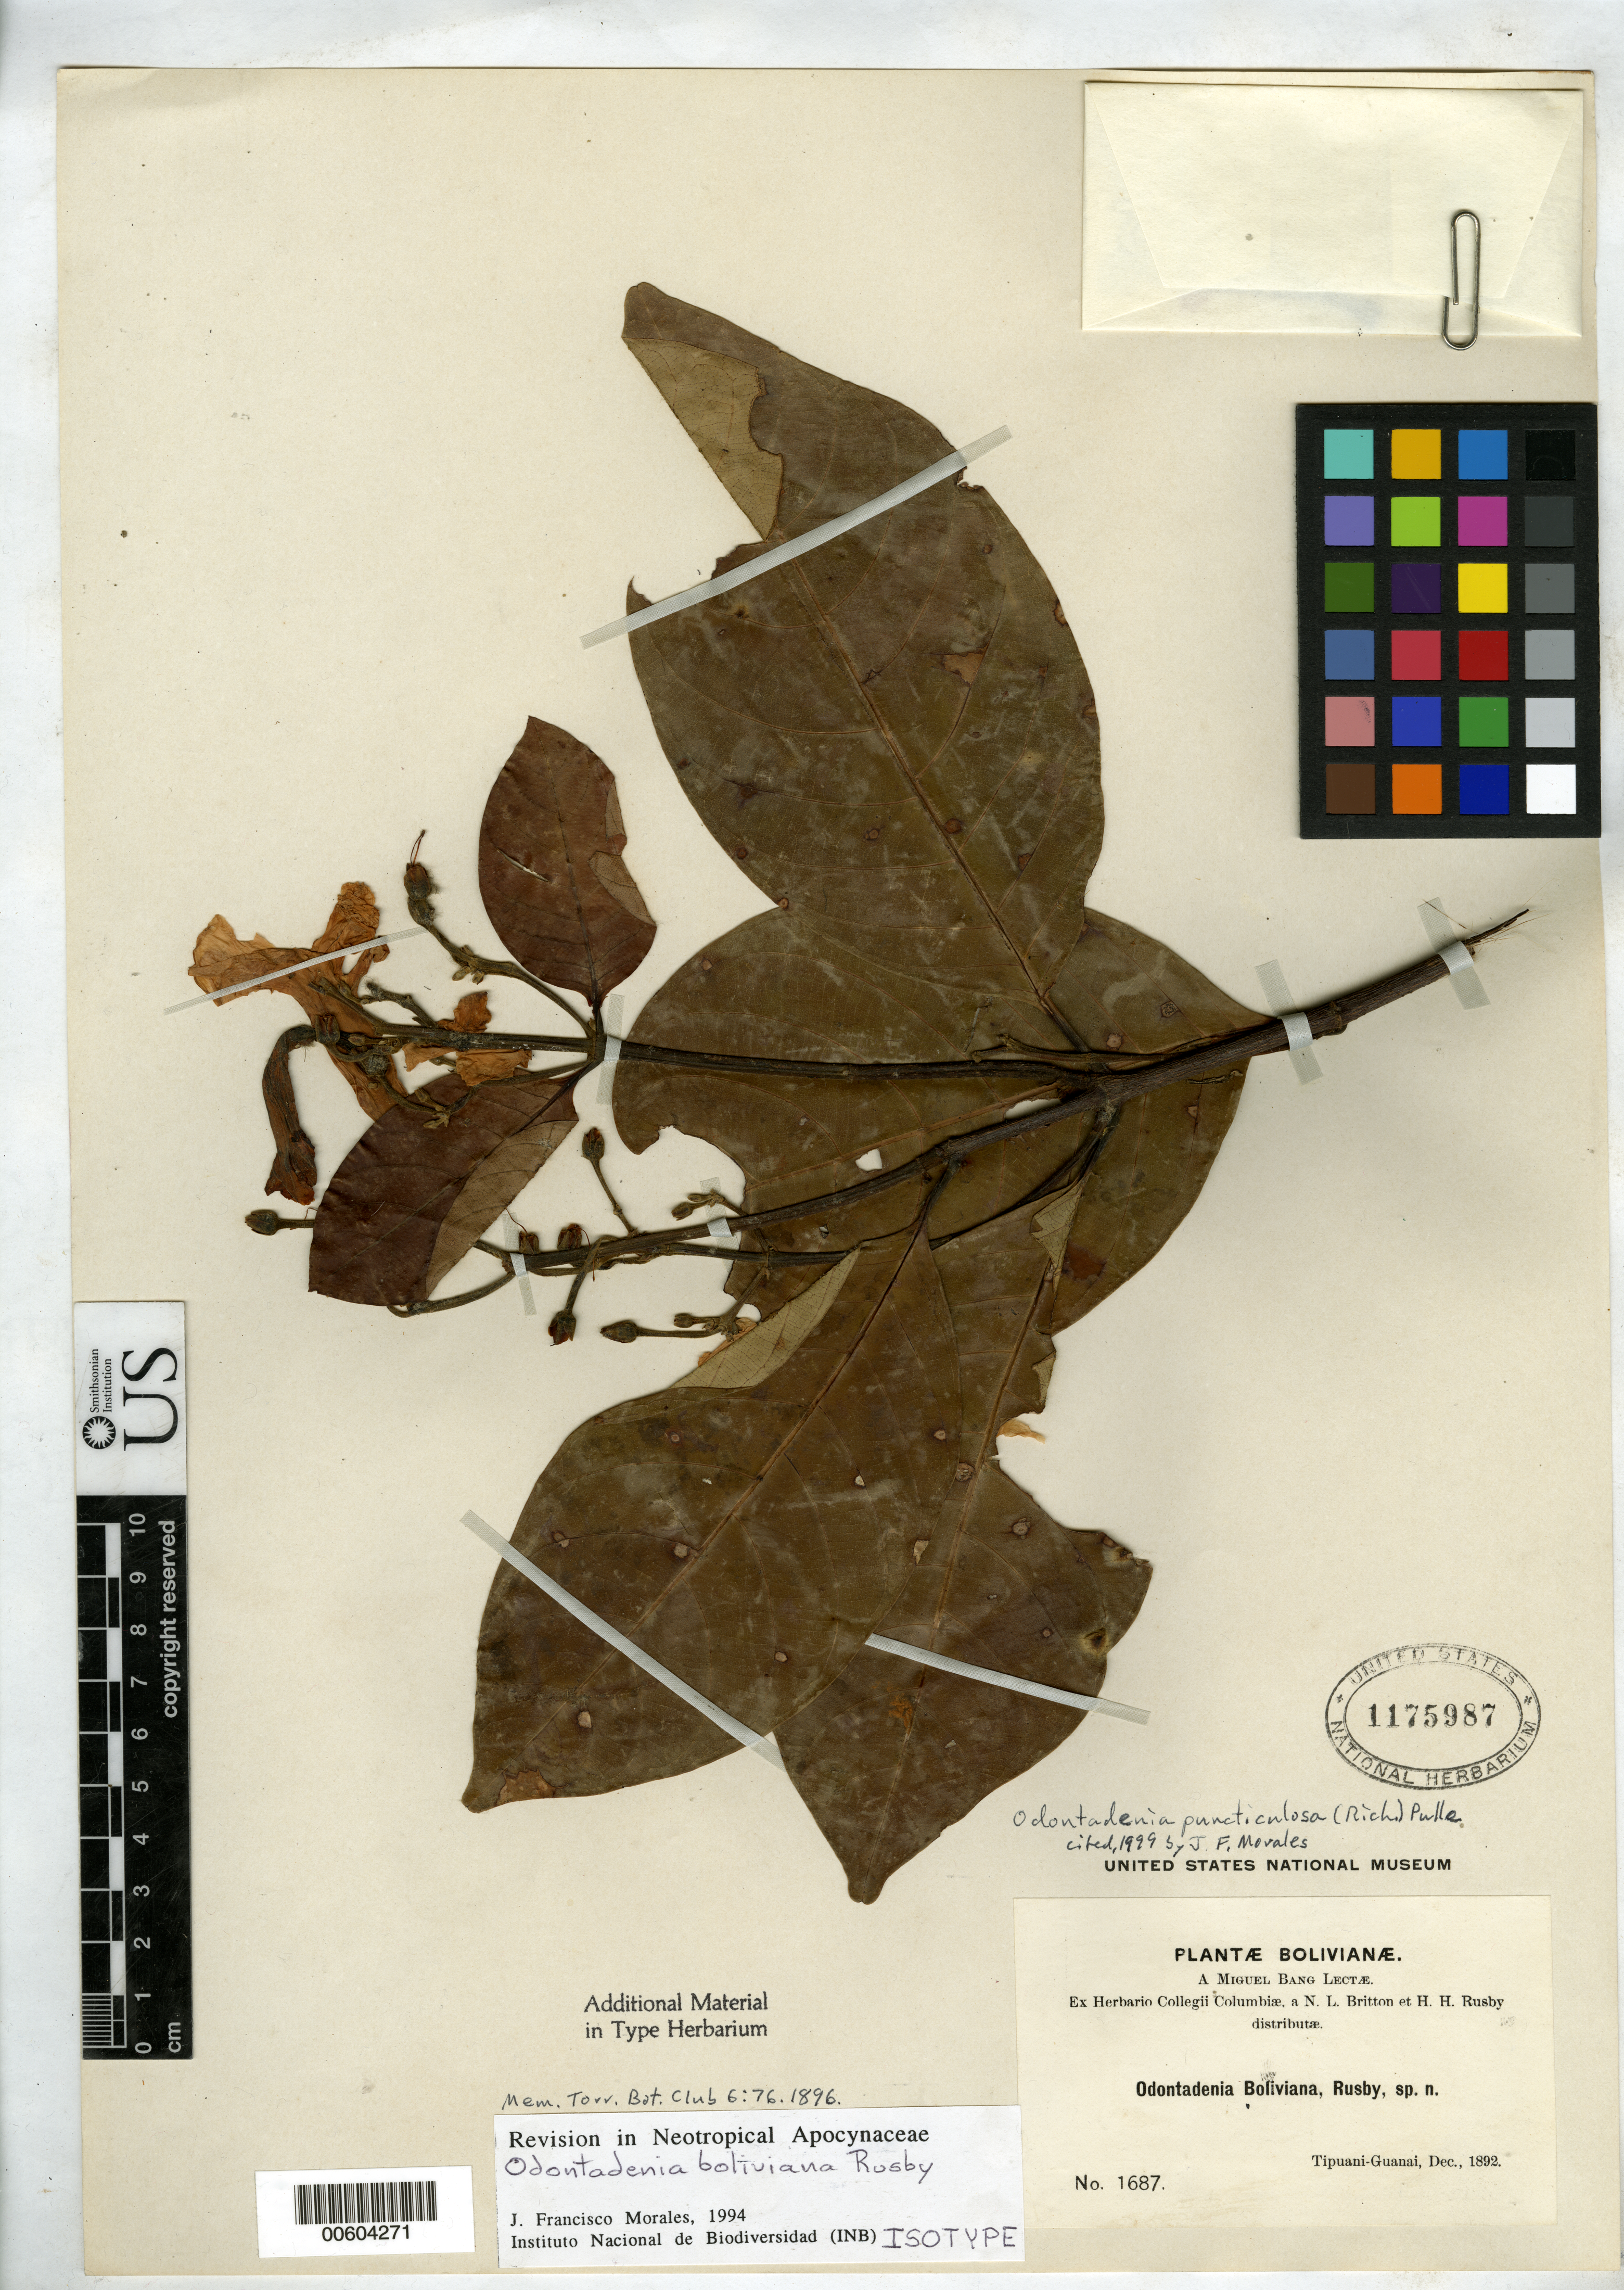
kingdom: Plantae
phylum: Tracheophyta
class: Magnoliopsida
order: Gentianales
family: Apocynaceae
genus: Odontadenia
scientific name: Odontadenia boliviana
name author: Rusby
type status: Isotype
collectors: M. Bang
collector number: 1687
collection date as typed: Dec 1892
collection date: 1892-12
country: Bolivia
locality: Between Tipuani and Guanai.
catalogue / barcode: US 1175987